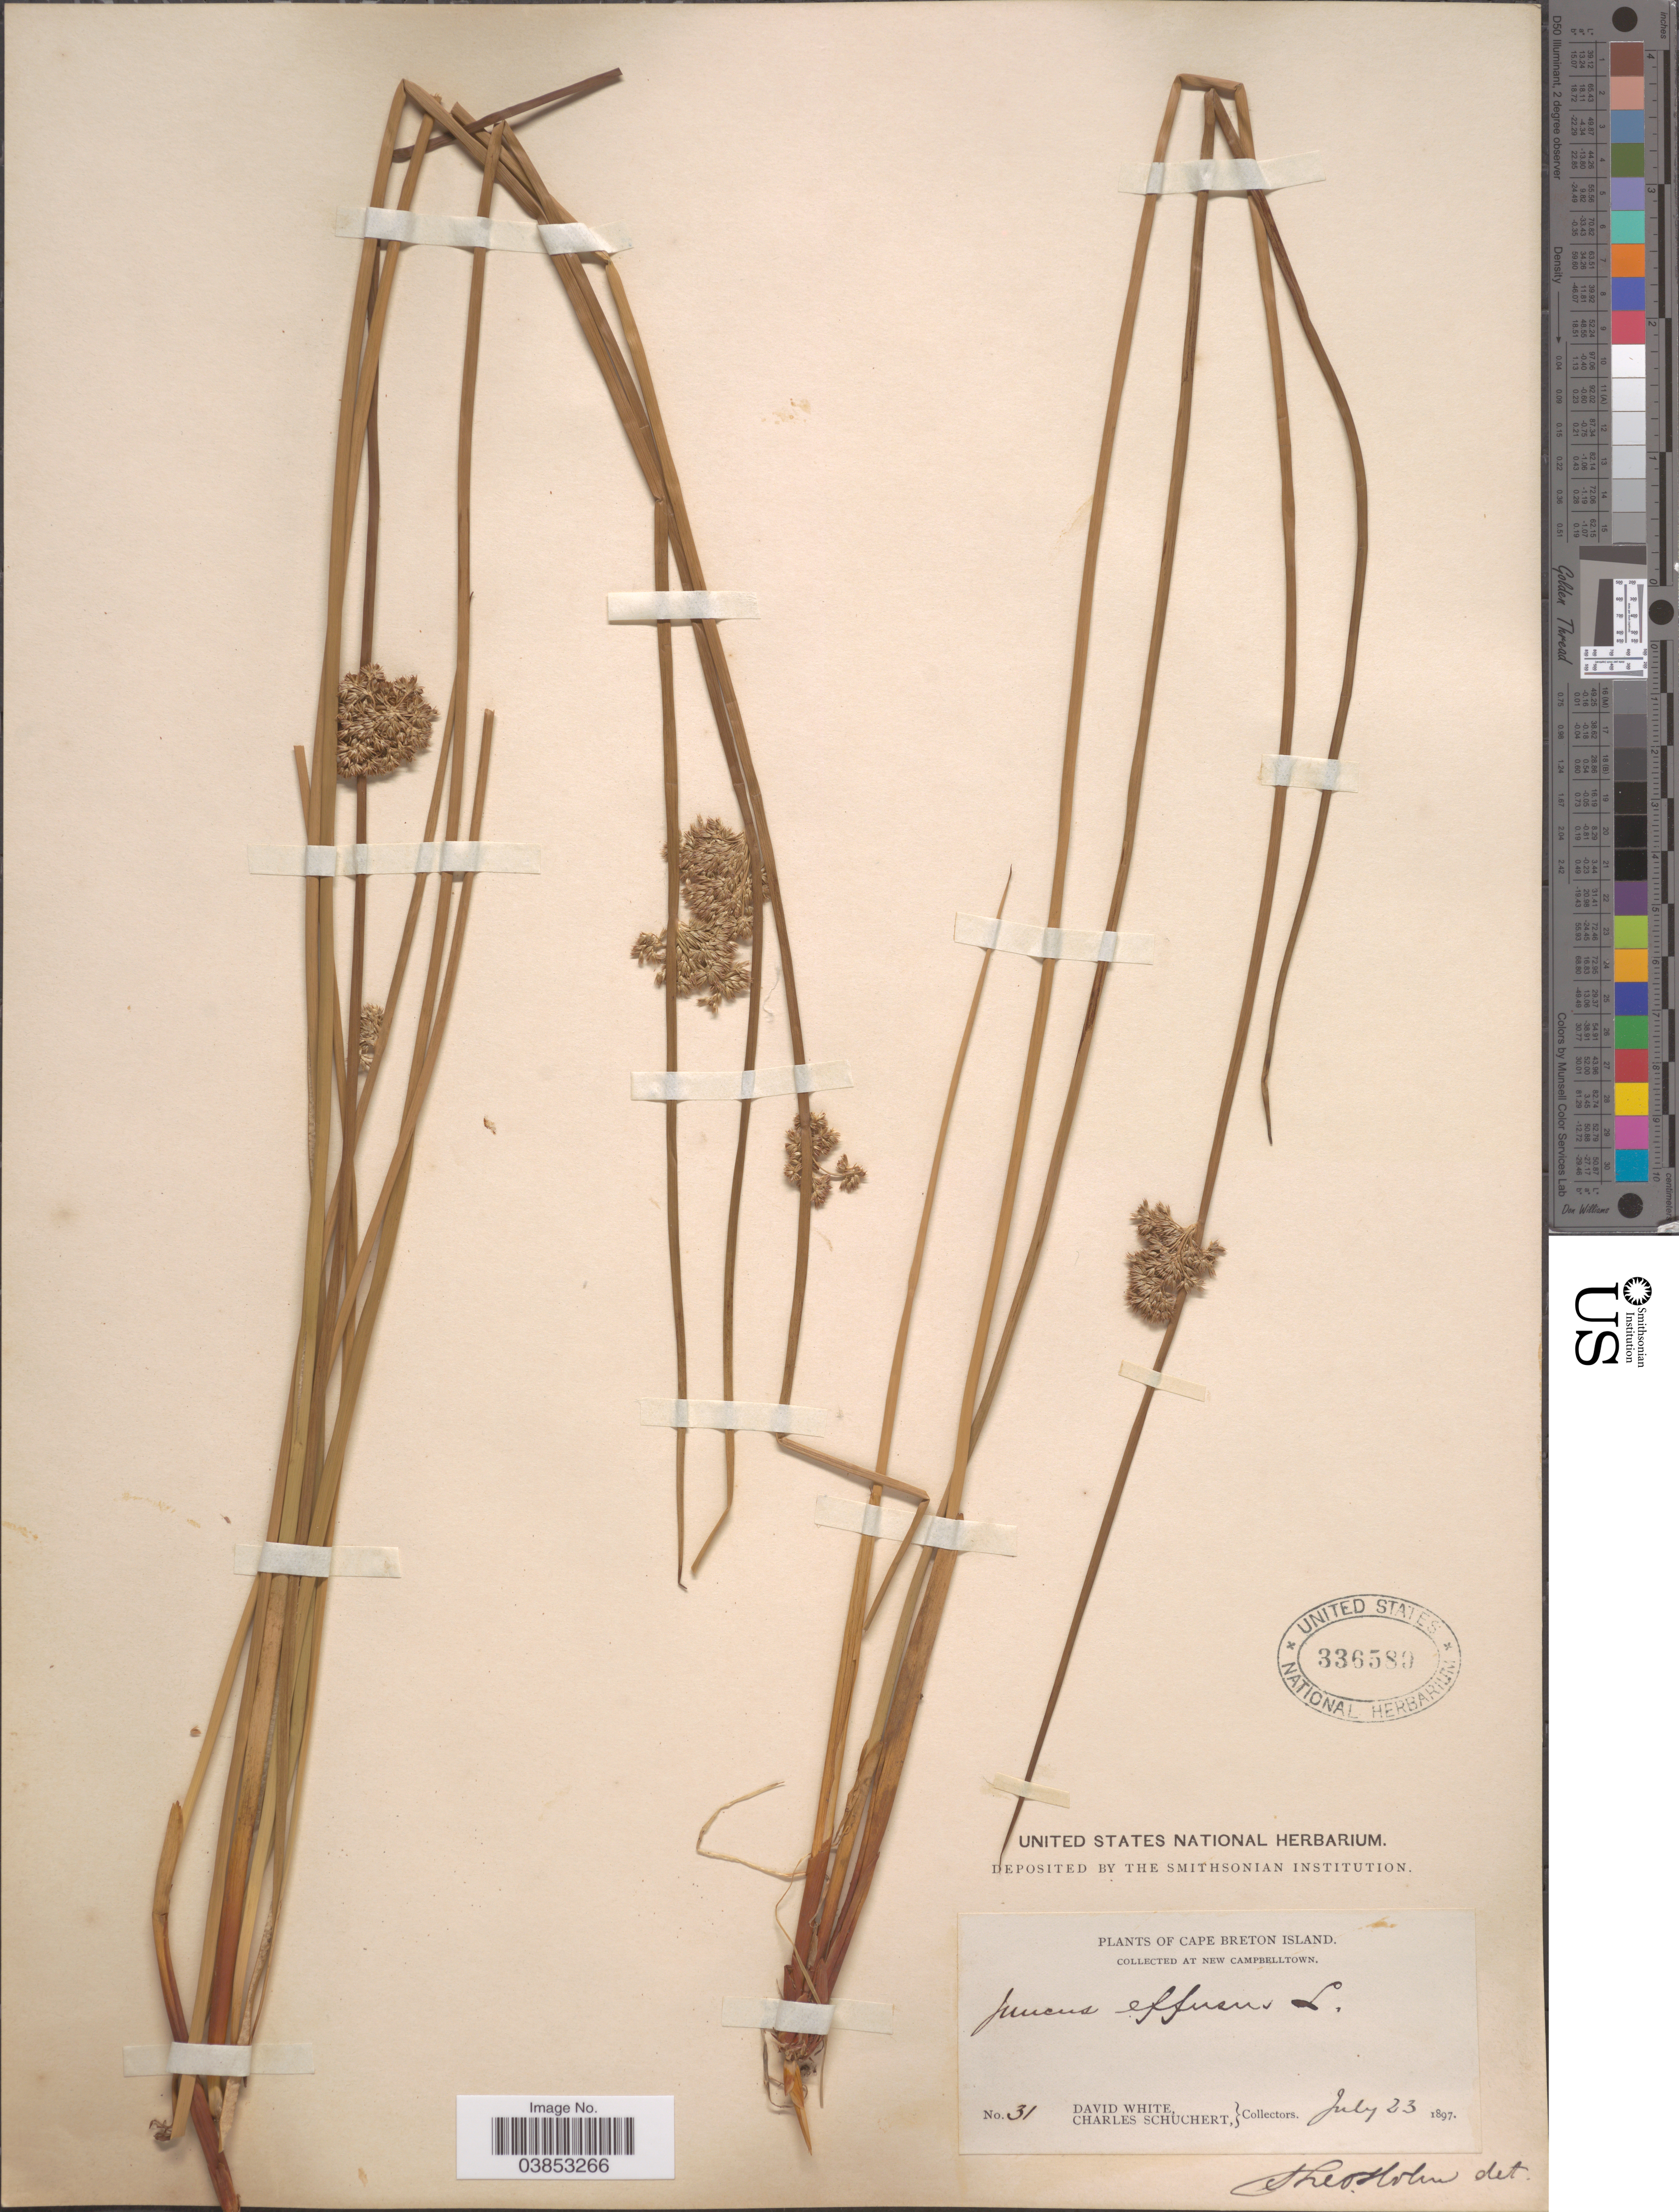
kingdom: Plantae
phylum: Tracheophyta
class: Liliopsida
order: Poales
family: Juncaceae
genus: Juncus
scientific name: Juncus effusus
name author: L.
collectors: D. White & C. Schuchert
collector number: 31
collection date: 1897-07-23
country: Canada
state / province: Nova Scotia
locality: Cape Breton Island. New Campbelltown.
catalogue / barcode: US 336580